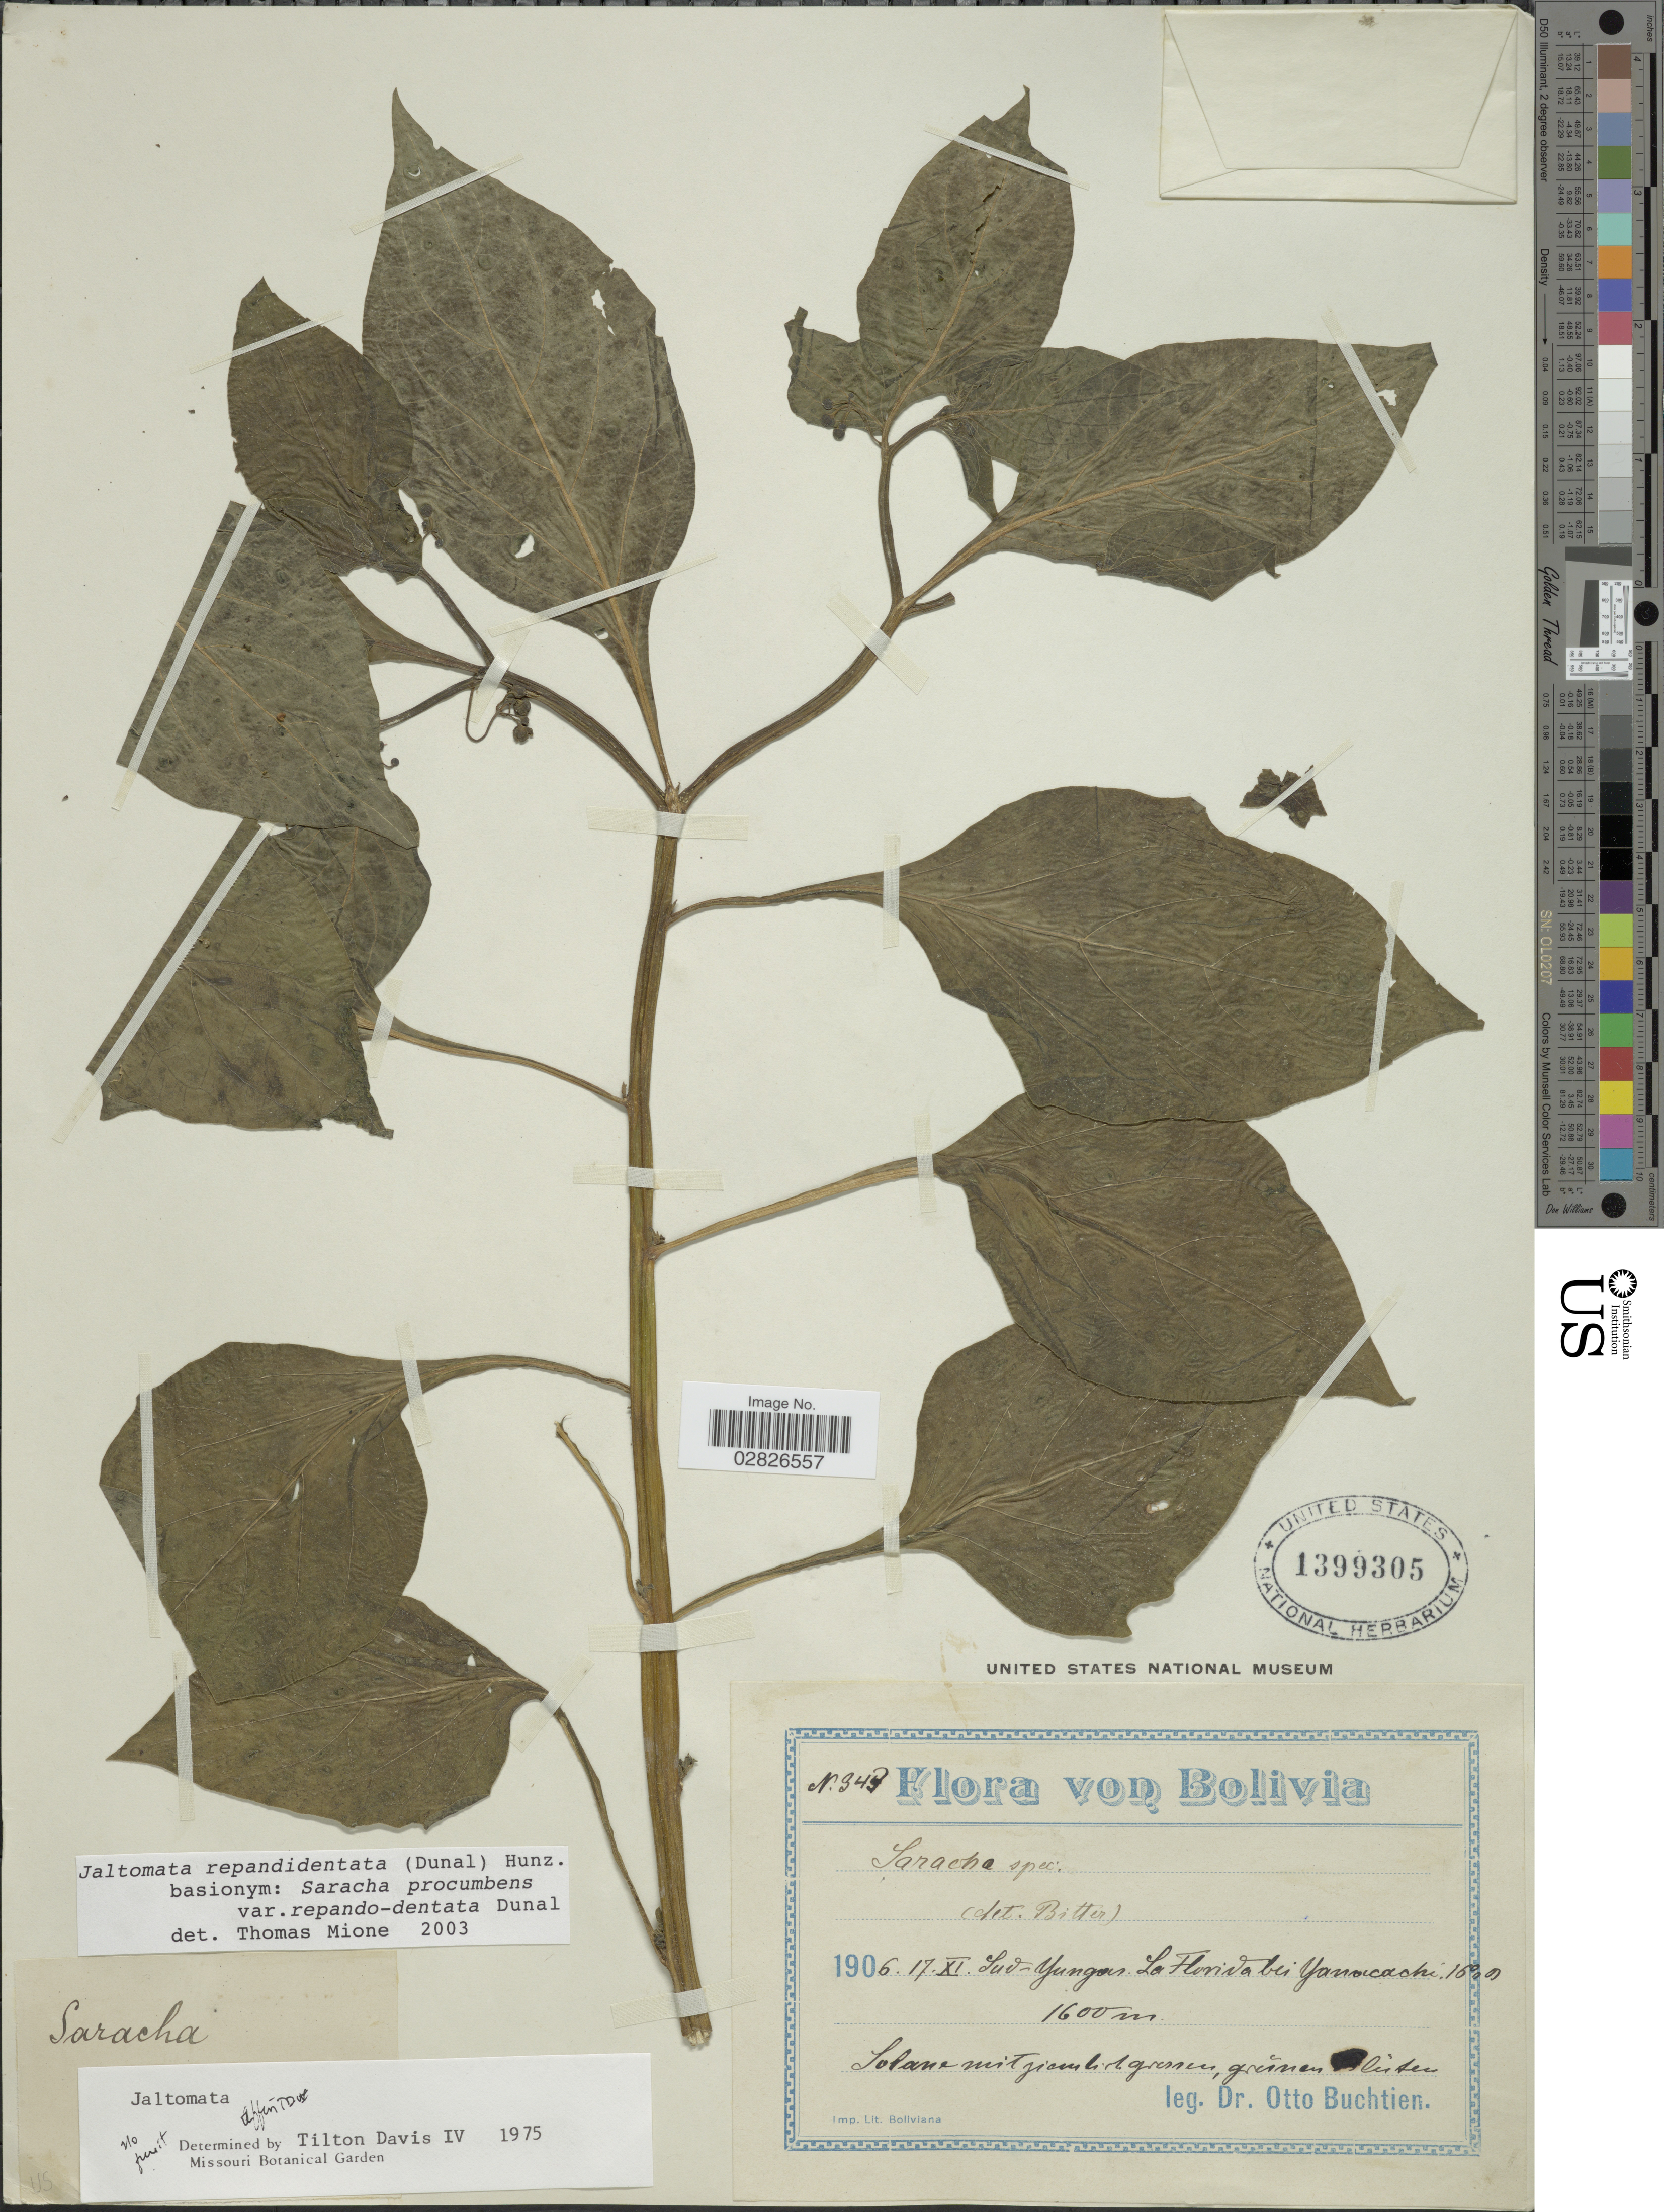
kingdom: Plantae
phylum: Tracheophyta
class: Magnoliopsida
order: Solanales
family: Solanaceae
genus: Jaltomata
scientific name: Jaltomata repandidentata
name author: (Dunal) Hunz.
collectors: O. Buchtien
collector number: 348*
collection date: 1906-11-17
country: Bolivia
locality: Sud-Yungas, La Florida bei Yanacachi 16° n Br.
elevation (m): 1600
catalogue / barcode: US 1399305